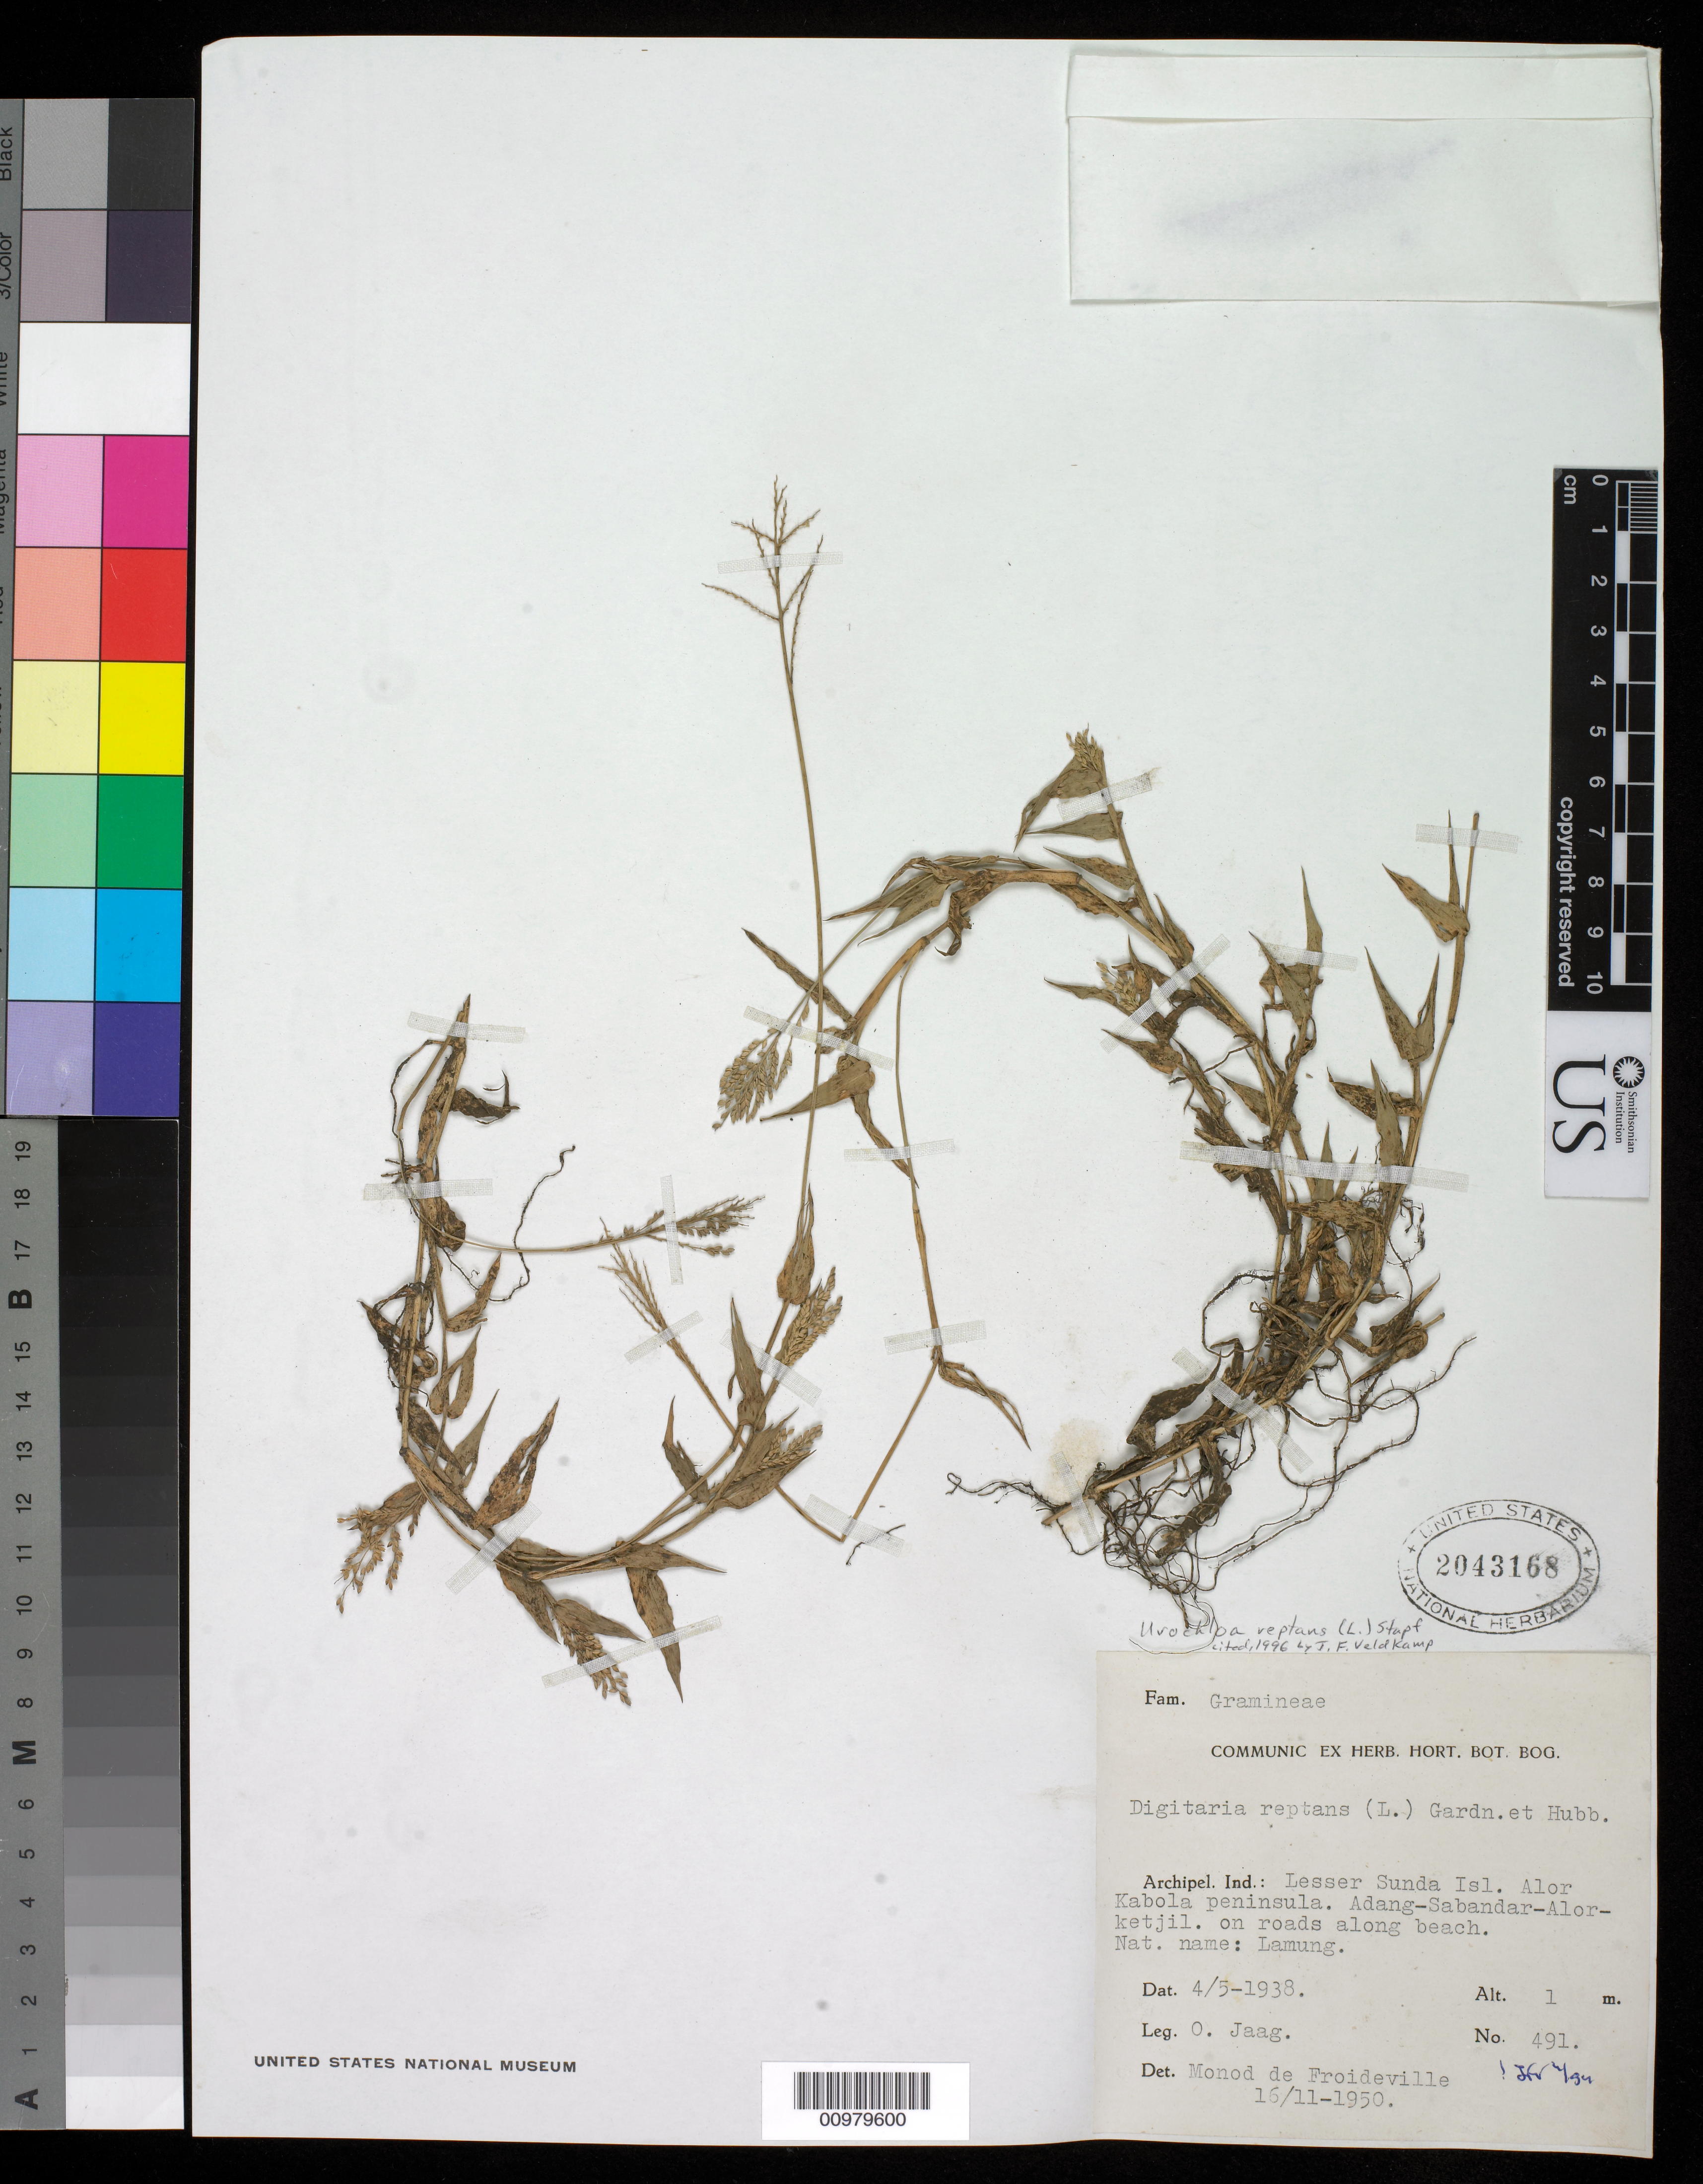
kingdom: Plantae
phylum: Tracheophyta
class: Liliopsida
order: Poales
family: Poaceae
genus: Urochloa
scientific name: Urochloa reptans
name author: (L.) Stapf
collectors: O. Jaag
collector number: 491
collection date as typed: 05 Apr 1938 or 04 May 1938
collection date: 1938-04-05 or 1938-05-04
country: Indonesia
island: Lesser Sunda Is.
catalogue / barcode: US 2043168